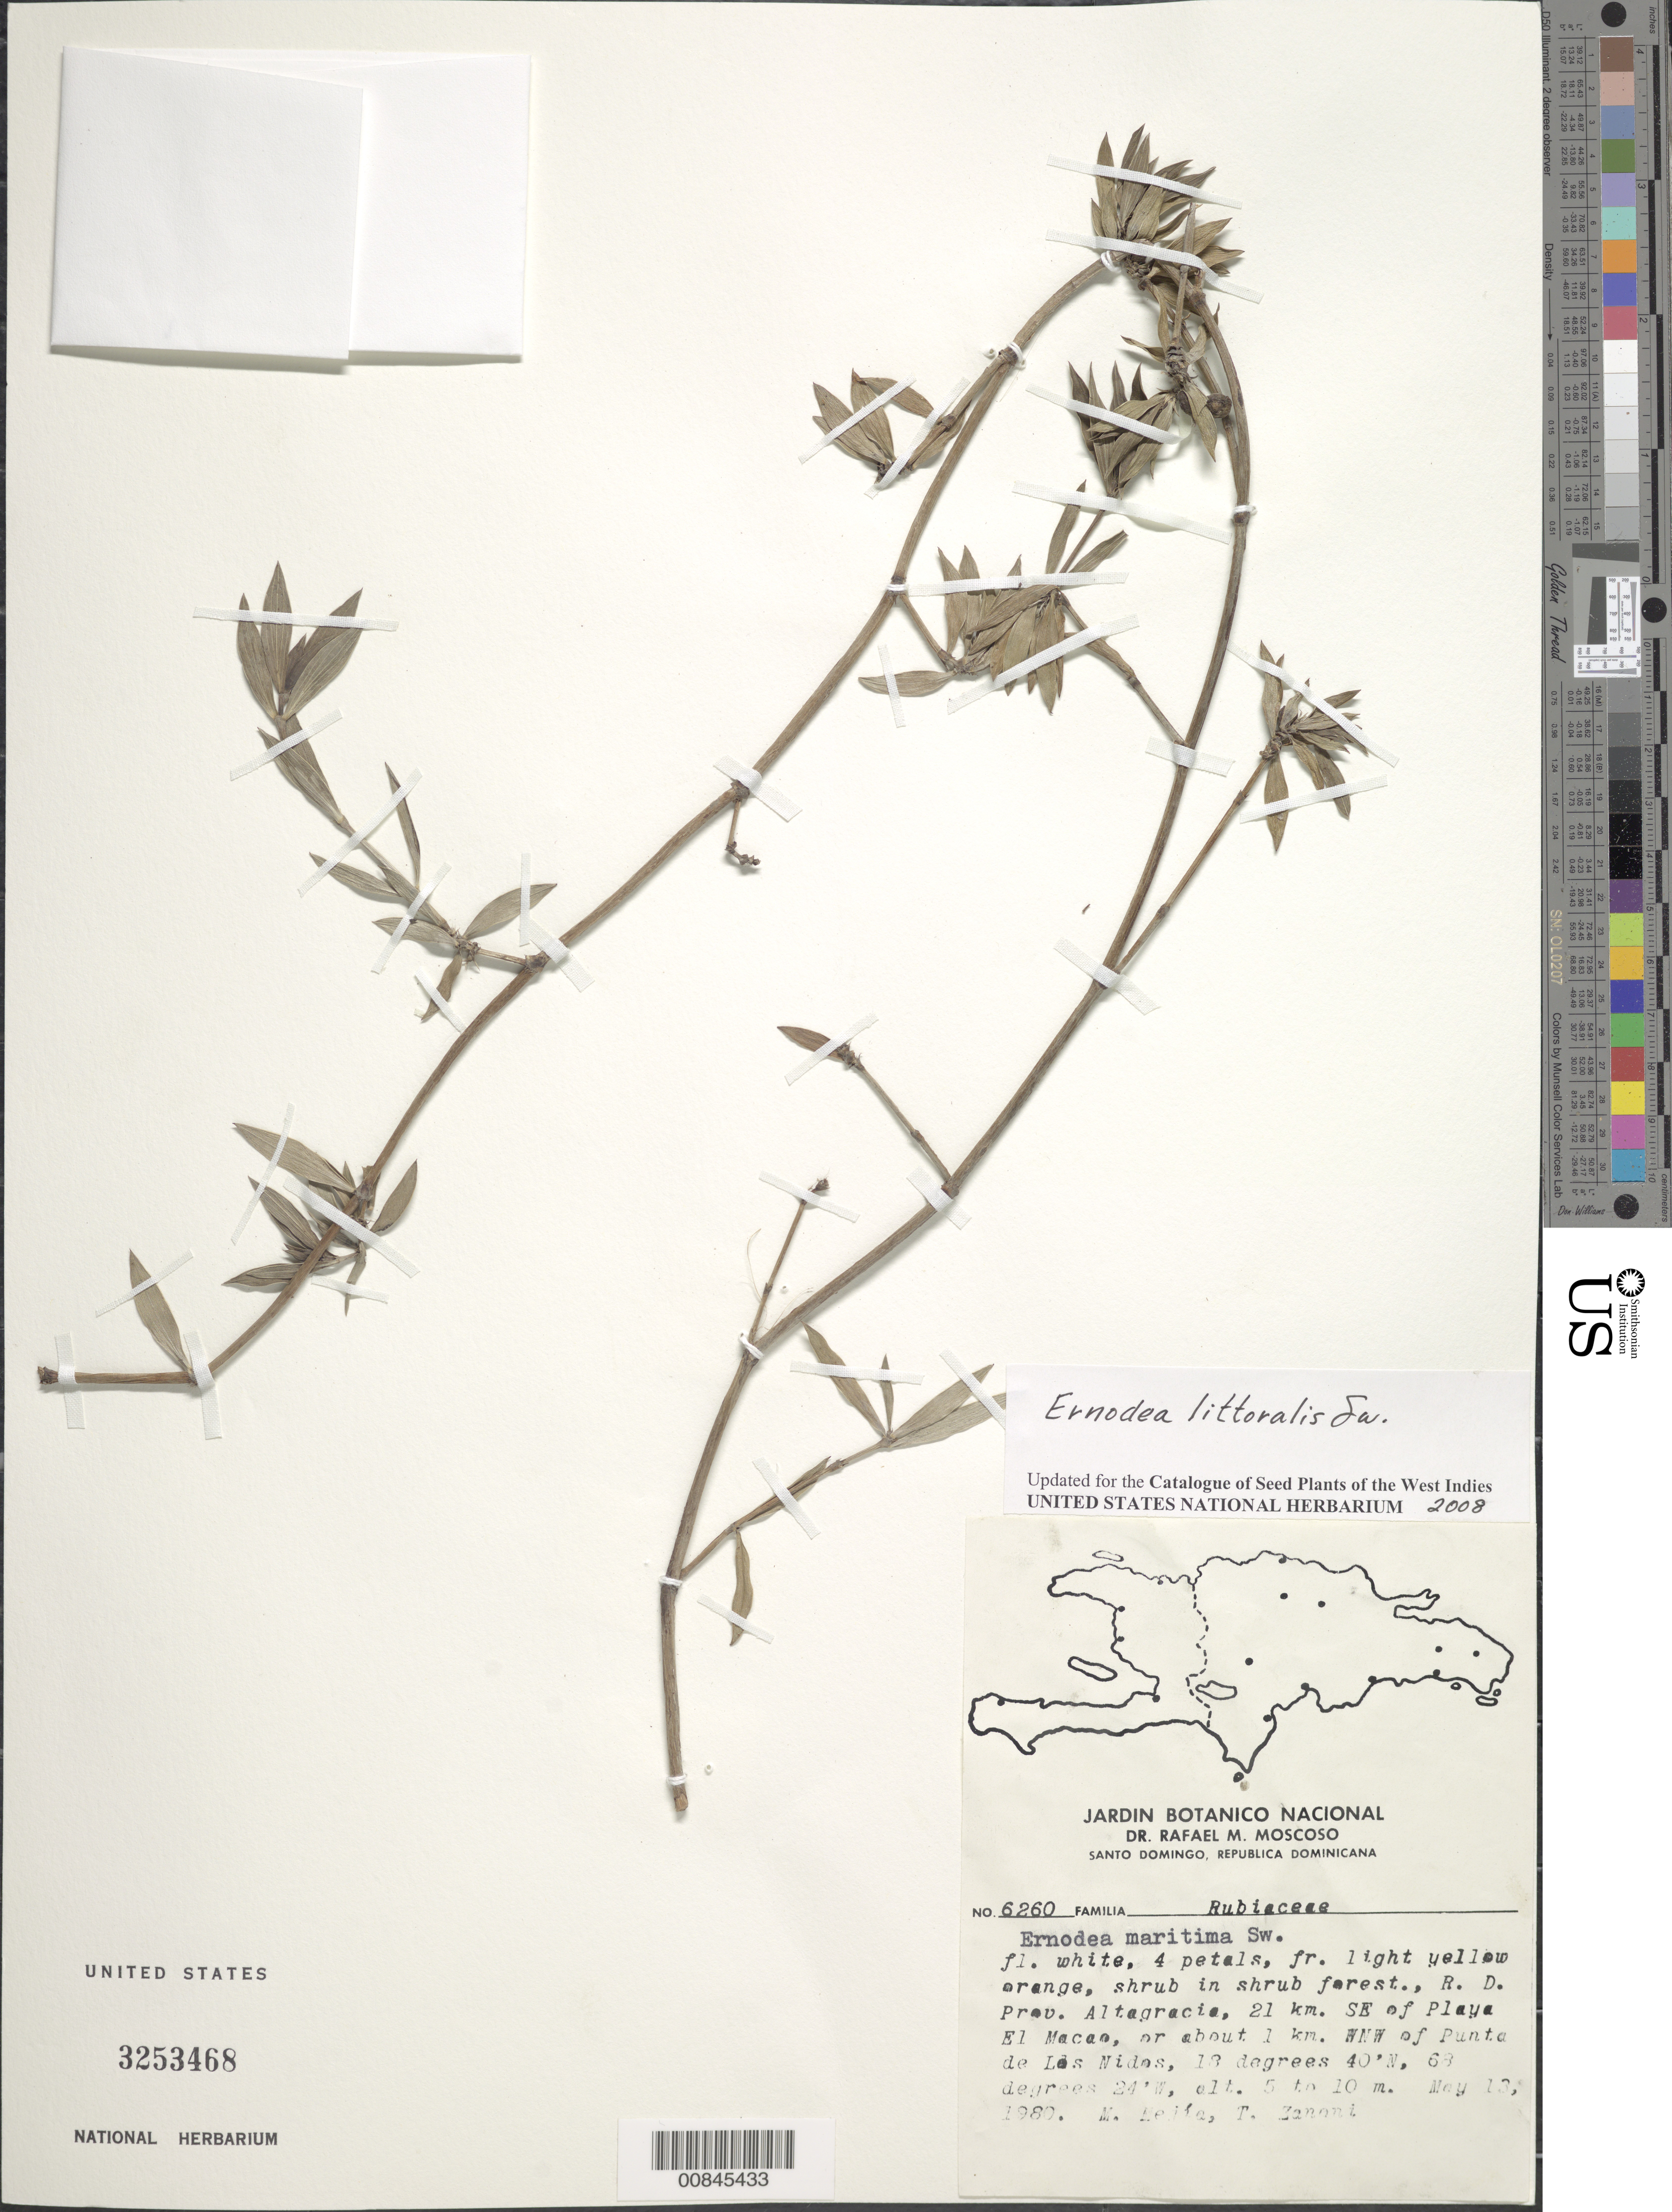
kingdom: Plantae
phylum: Tracheophyta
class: Magnoliopsida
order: Gentianales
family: Rubiaceae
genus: Ernodea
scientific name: Ernodea littoralis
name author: Sw.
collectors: M. Meija & T. A. Zanoni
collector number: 6260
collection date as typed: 13 May 1980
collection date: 1980-05-13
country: Dominican Republic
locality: Santo Domingo. Prov. Altagracia, 21 km SE of Playa El Macao, or about 1 km WNW of Punta de Los Nidos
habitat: "In shrub forest"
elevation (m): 5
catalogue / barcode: US 3253468